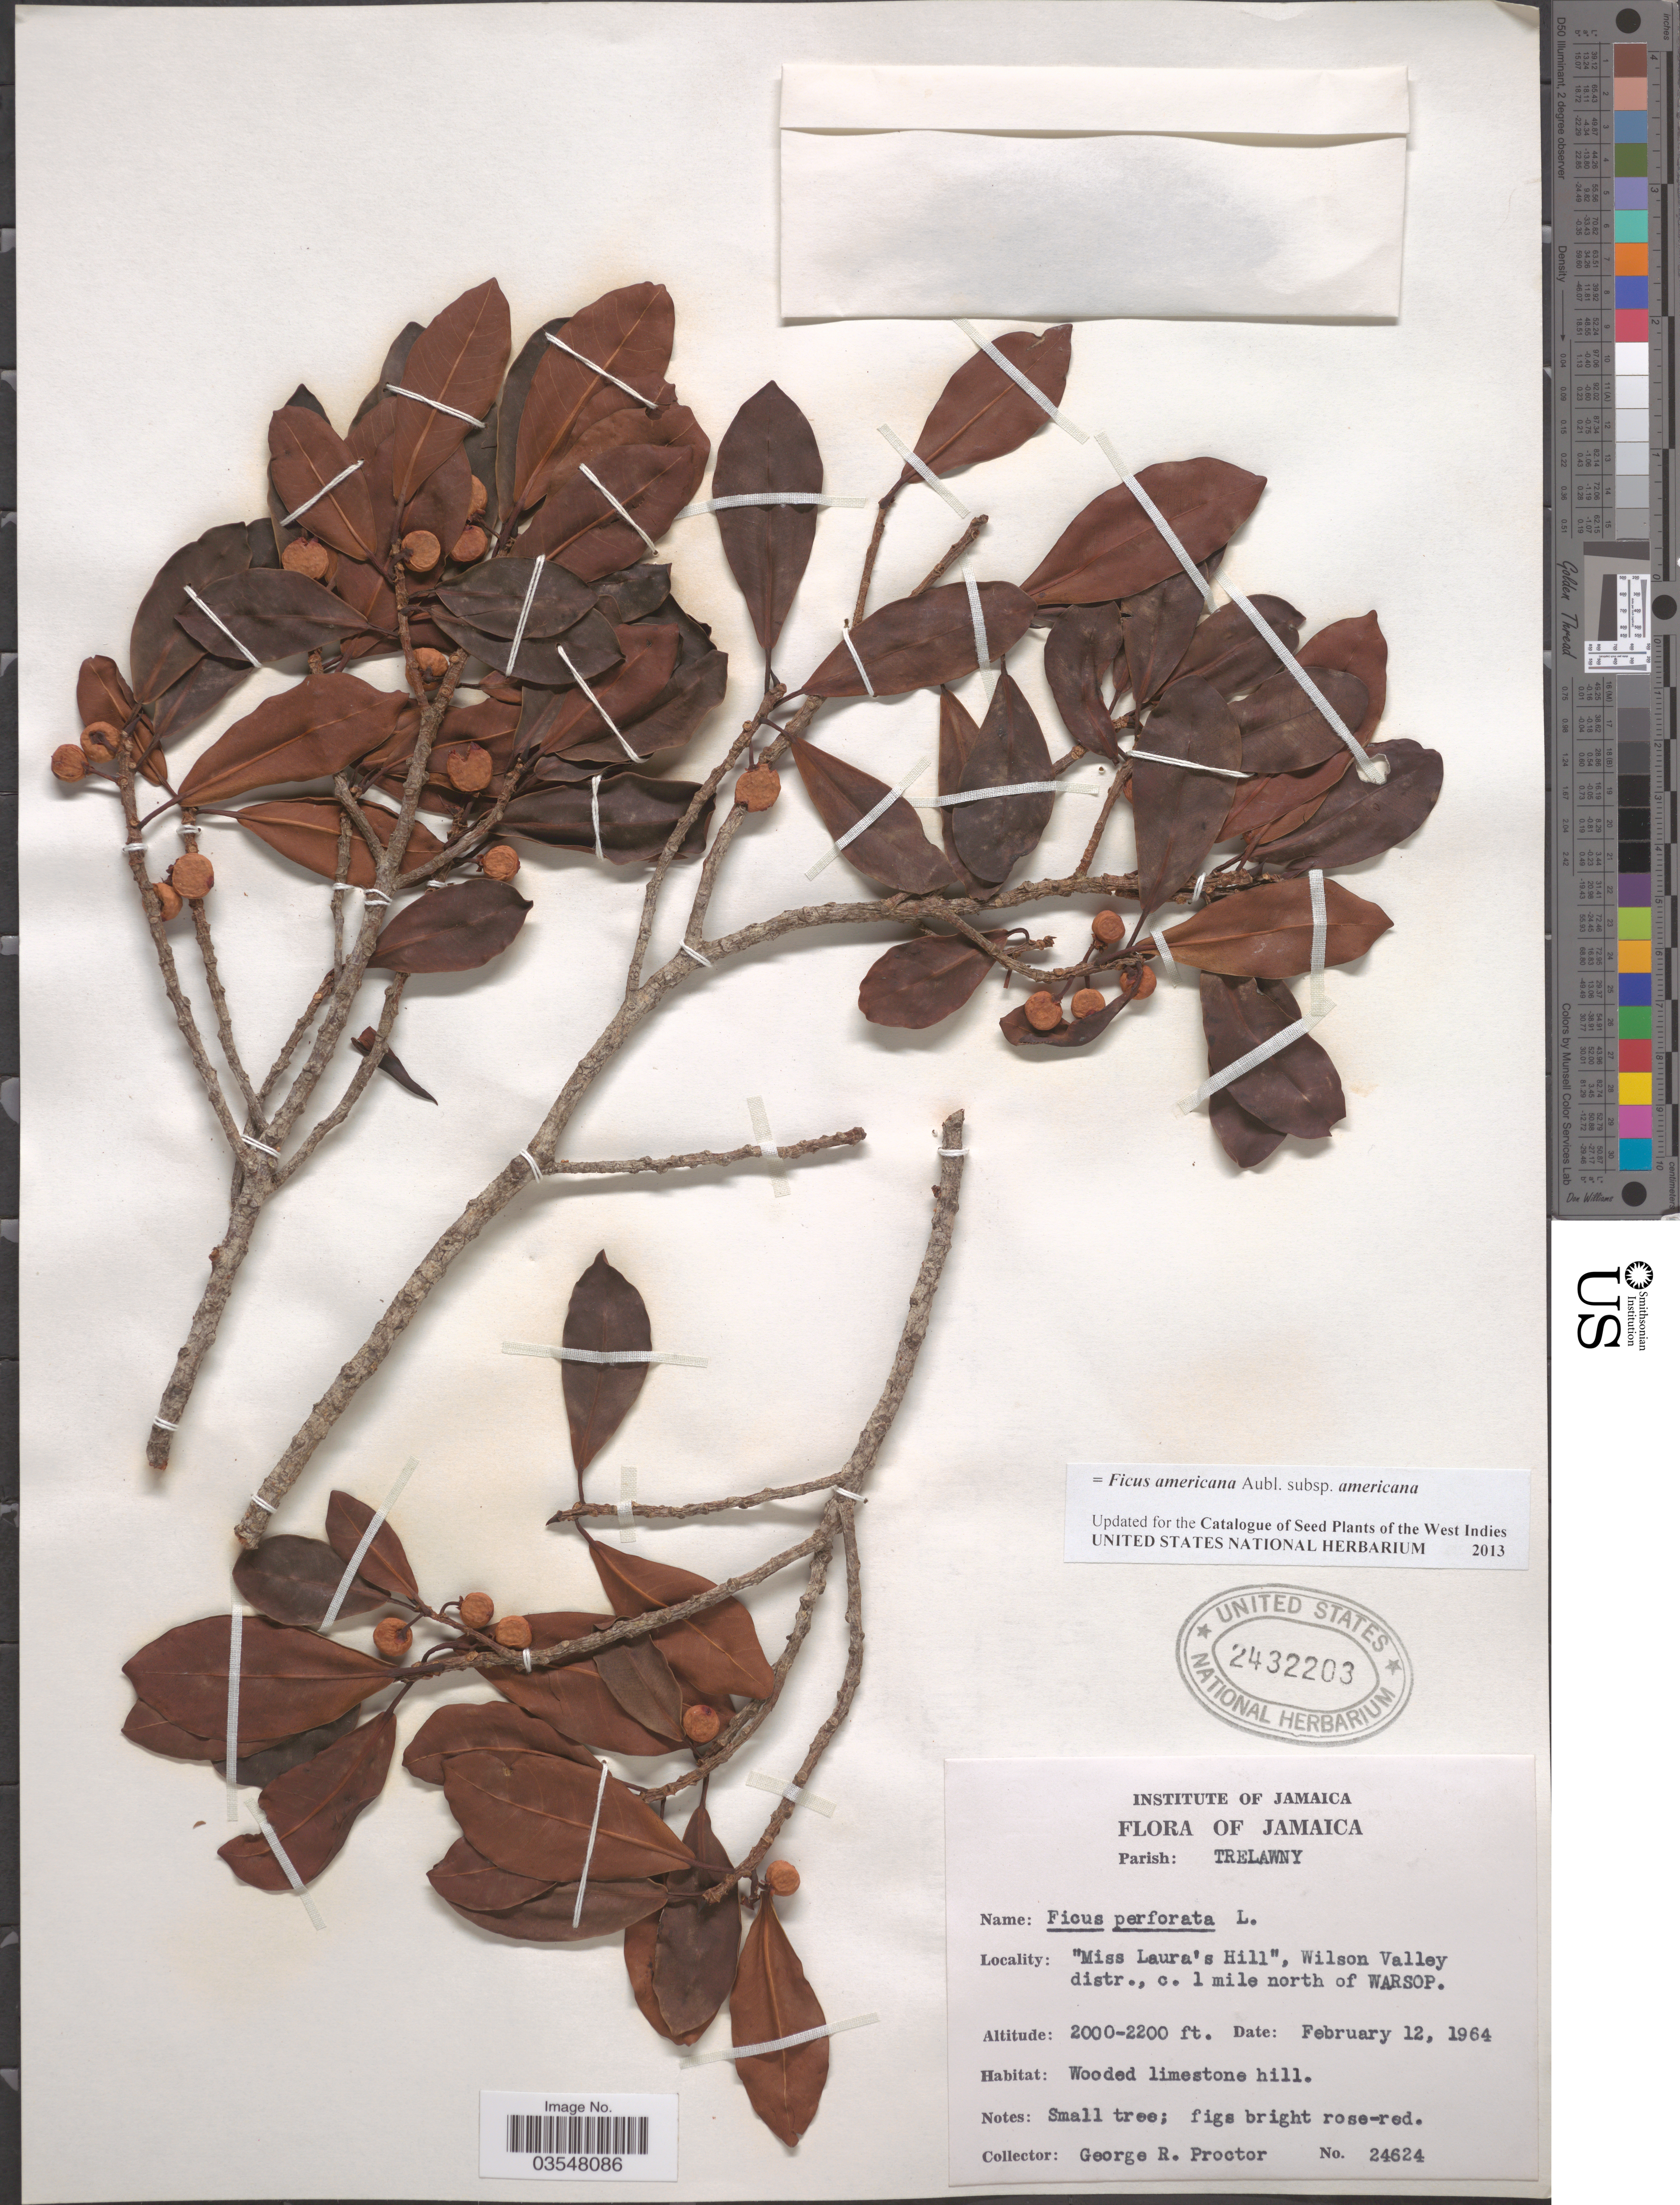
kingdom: Plantae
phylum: Tracheophyta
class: Magnoliopsida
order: Rosales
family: Moraceae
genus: Ficus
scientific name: Ficus americana subsp. americana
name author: Aubl.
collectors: G. R. Proctor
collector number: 24624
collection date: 1964-02-12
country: Jamaica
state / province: Trelawny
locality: Parish: Trelawny. "Miss Laura's Hill", Wilson Valley distr., c. 1 mile north of Warsop.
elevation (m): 610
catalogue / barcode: US 2432203